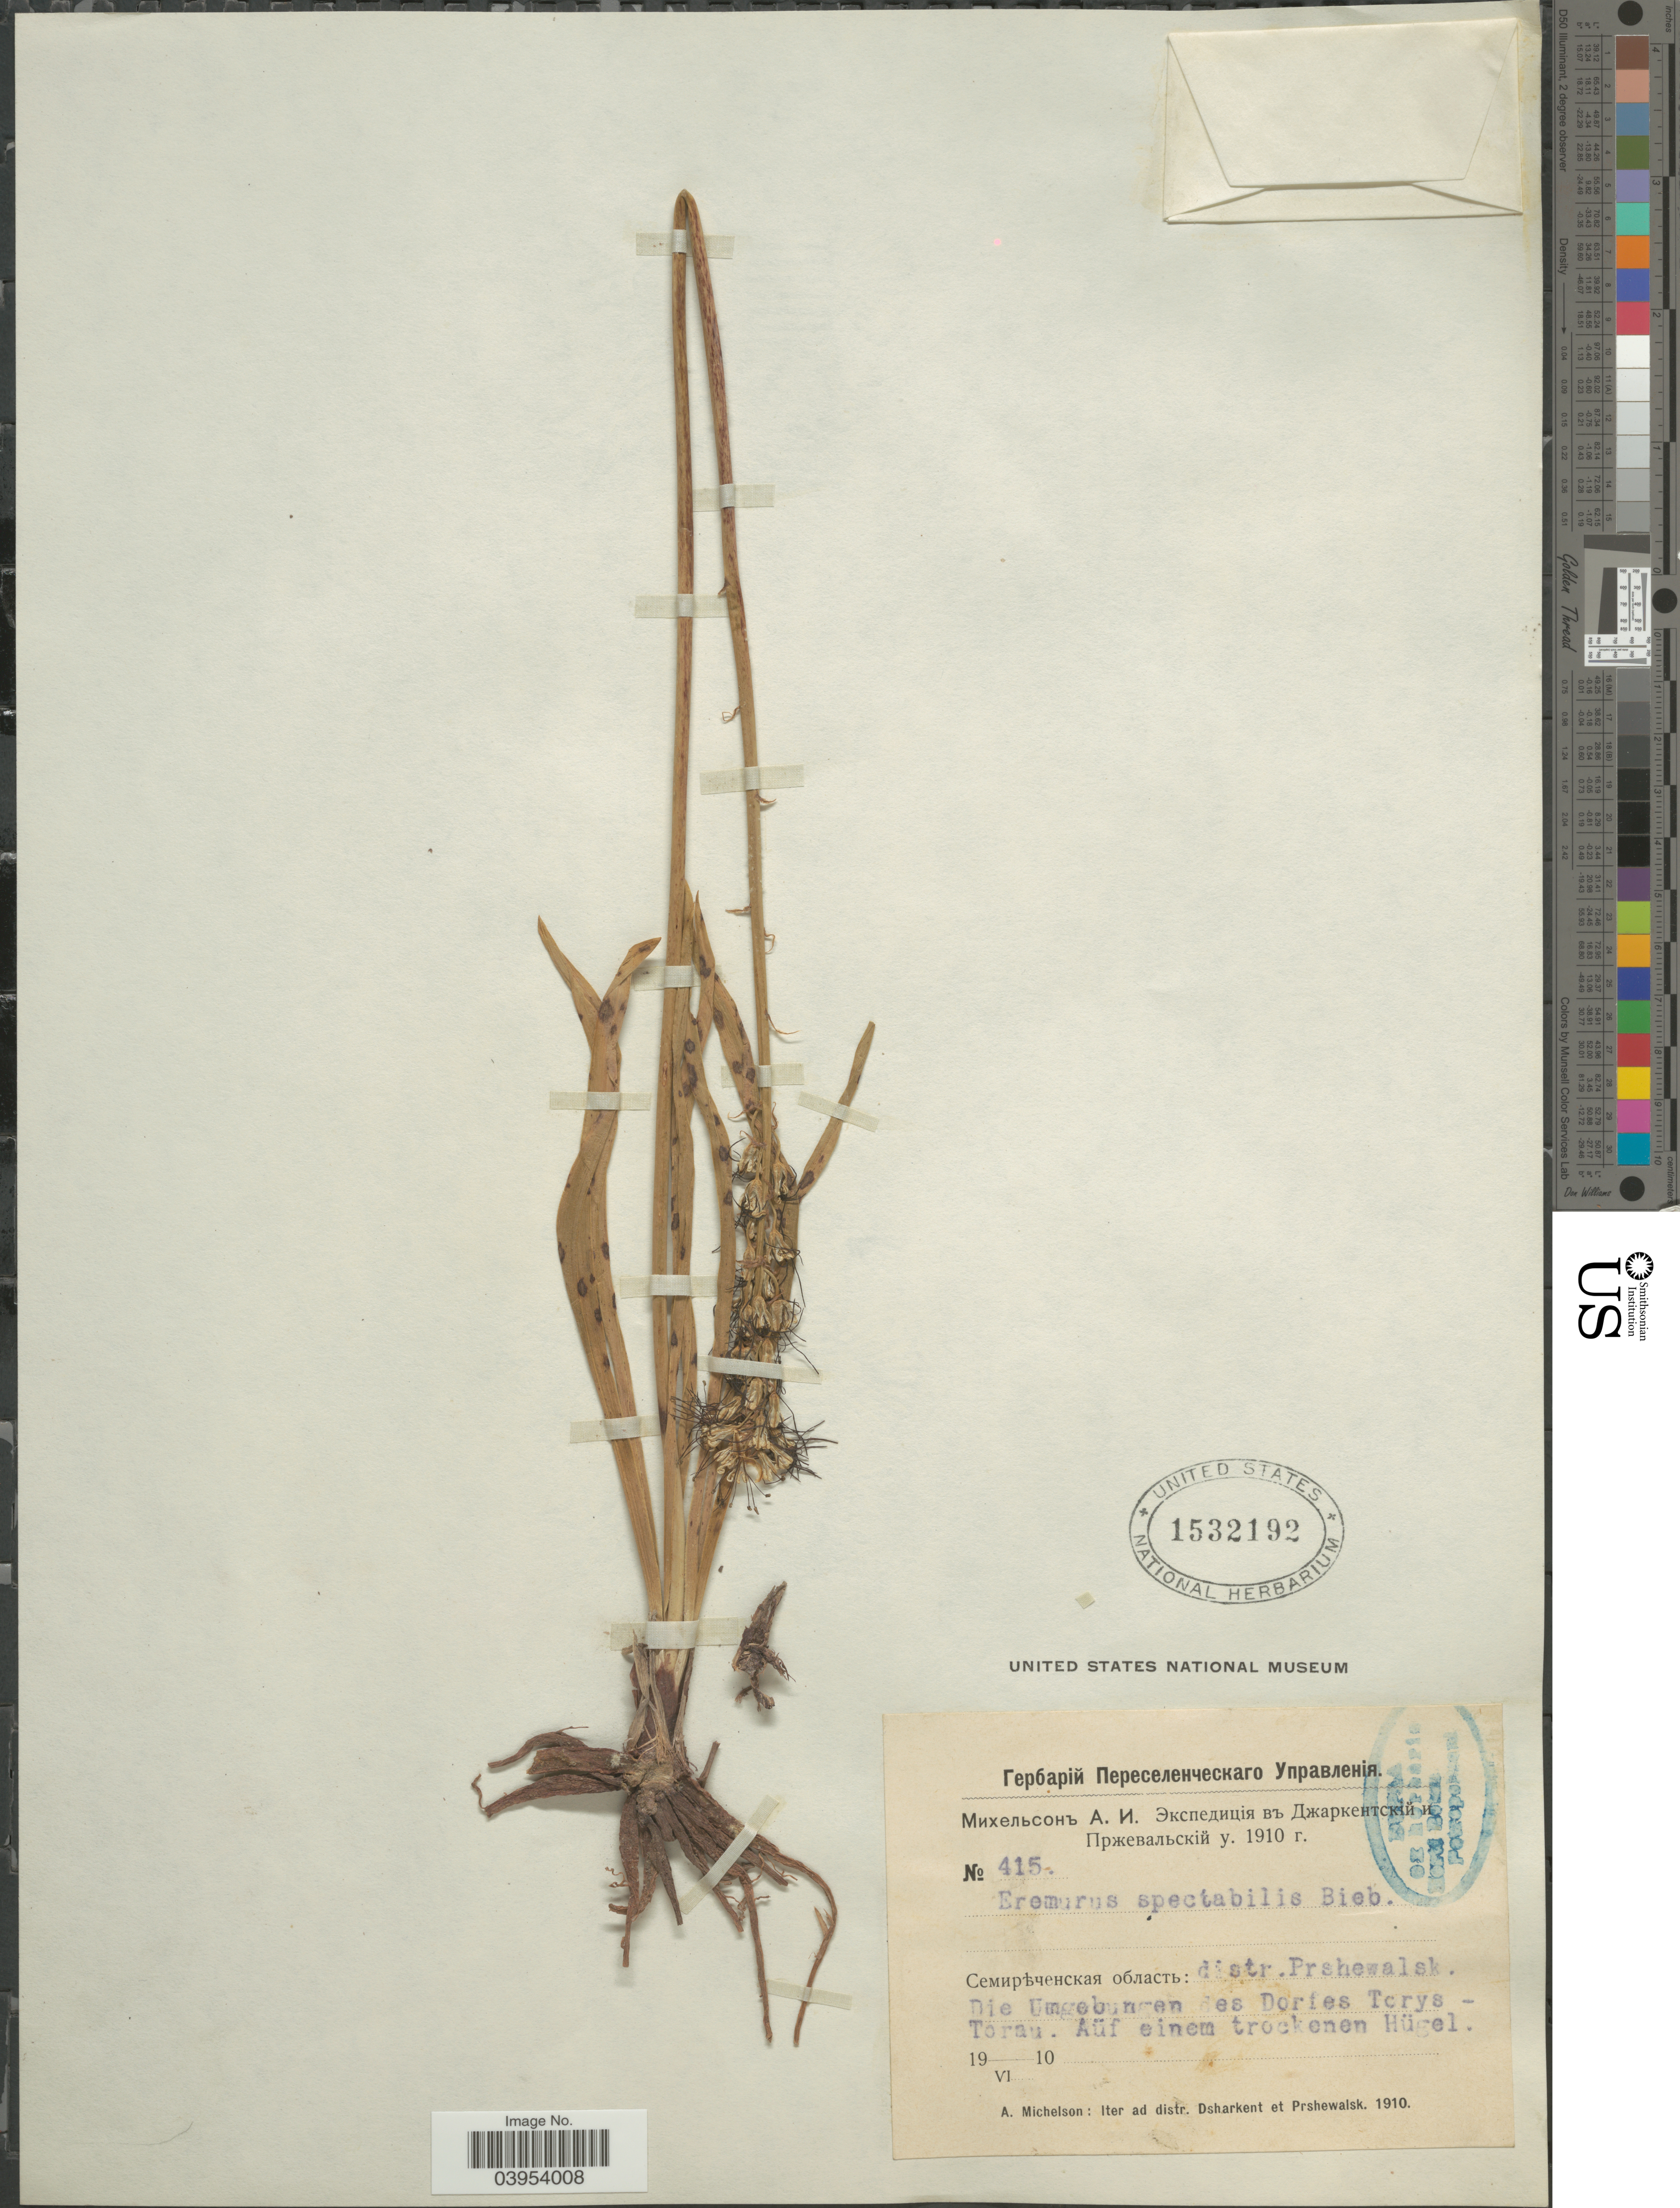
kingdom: Plantae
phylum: Tracheophyta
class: Liliopsida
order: Asparagales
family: Asphodelaceae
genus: Eremurus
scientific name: Eremurus spectabilis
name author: M. Bieb.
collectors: A. Michelson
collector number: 415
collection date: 1910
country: Kyrgyzstan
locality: X: distr. Prshewalsk. Die Umgebungen des Dories Torys - Torau. Aüf einem trockenen Hügel. Iter ad distr. Dsharkent et Prshewalsk.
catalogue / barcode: US 1532192